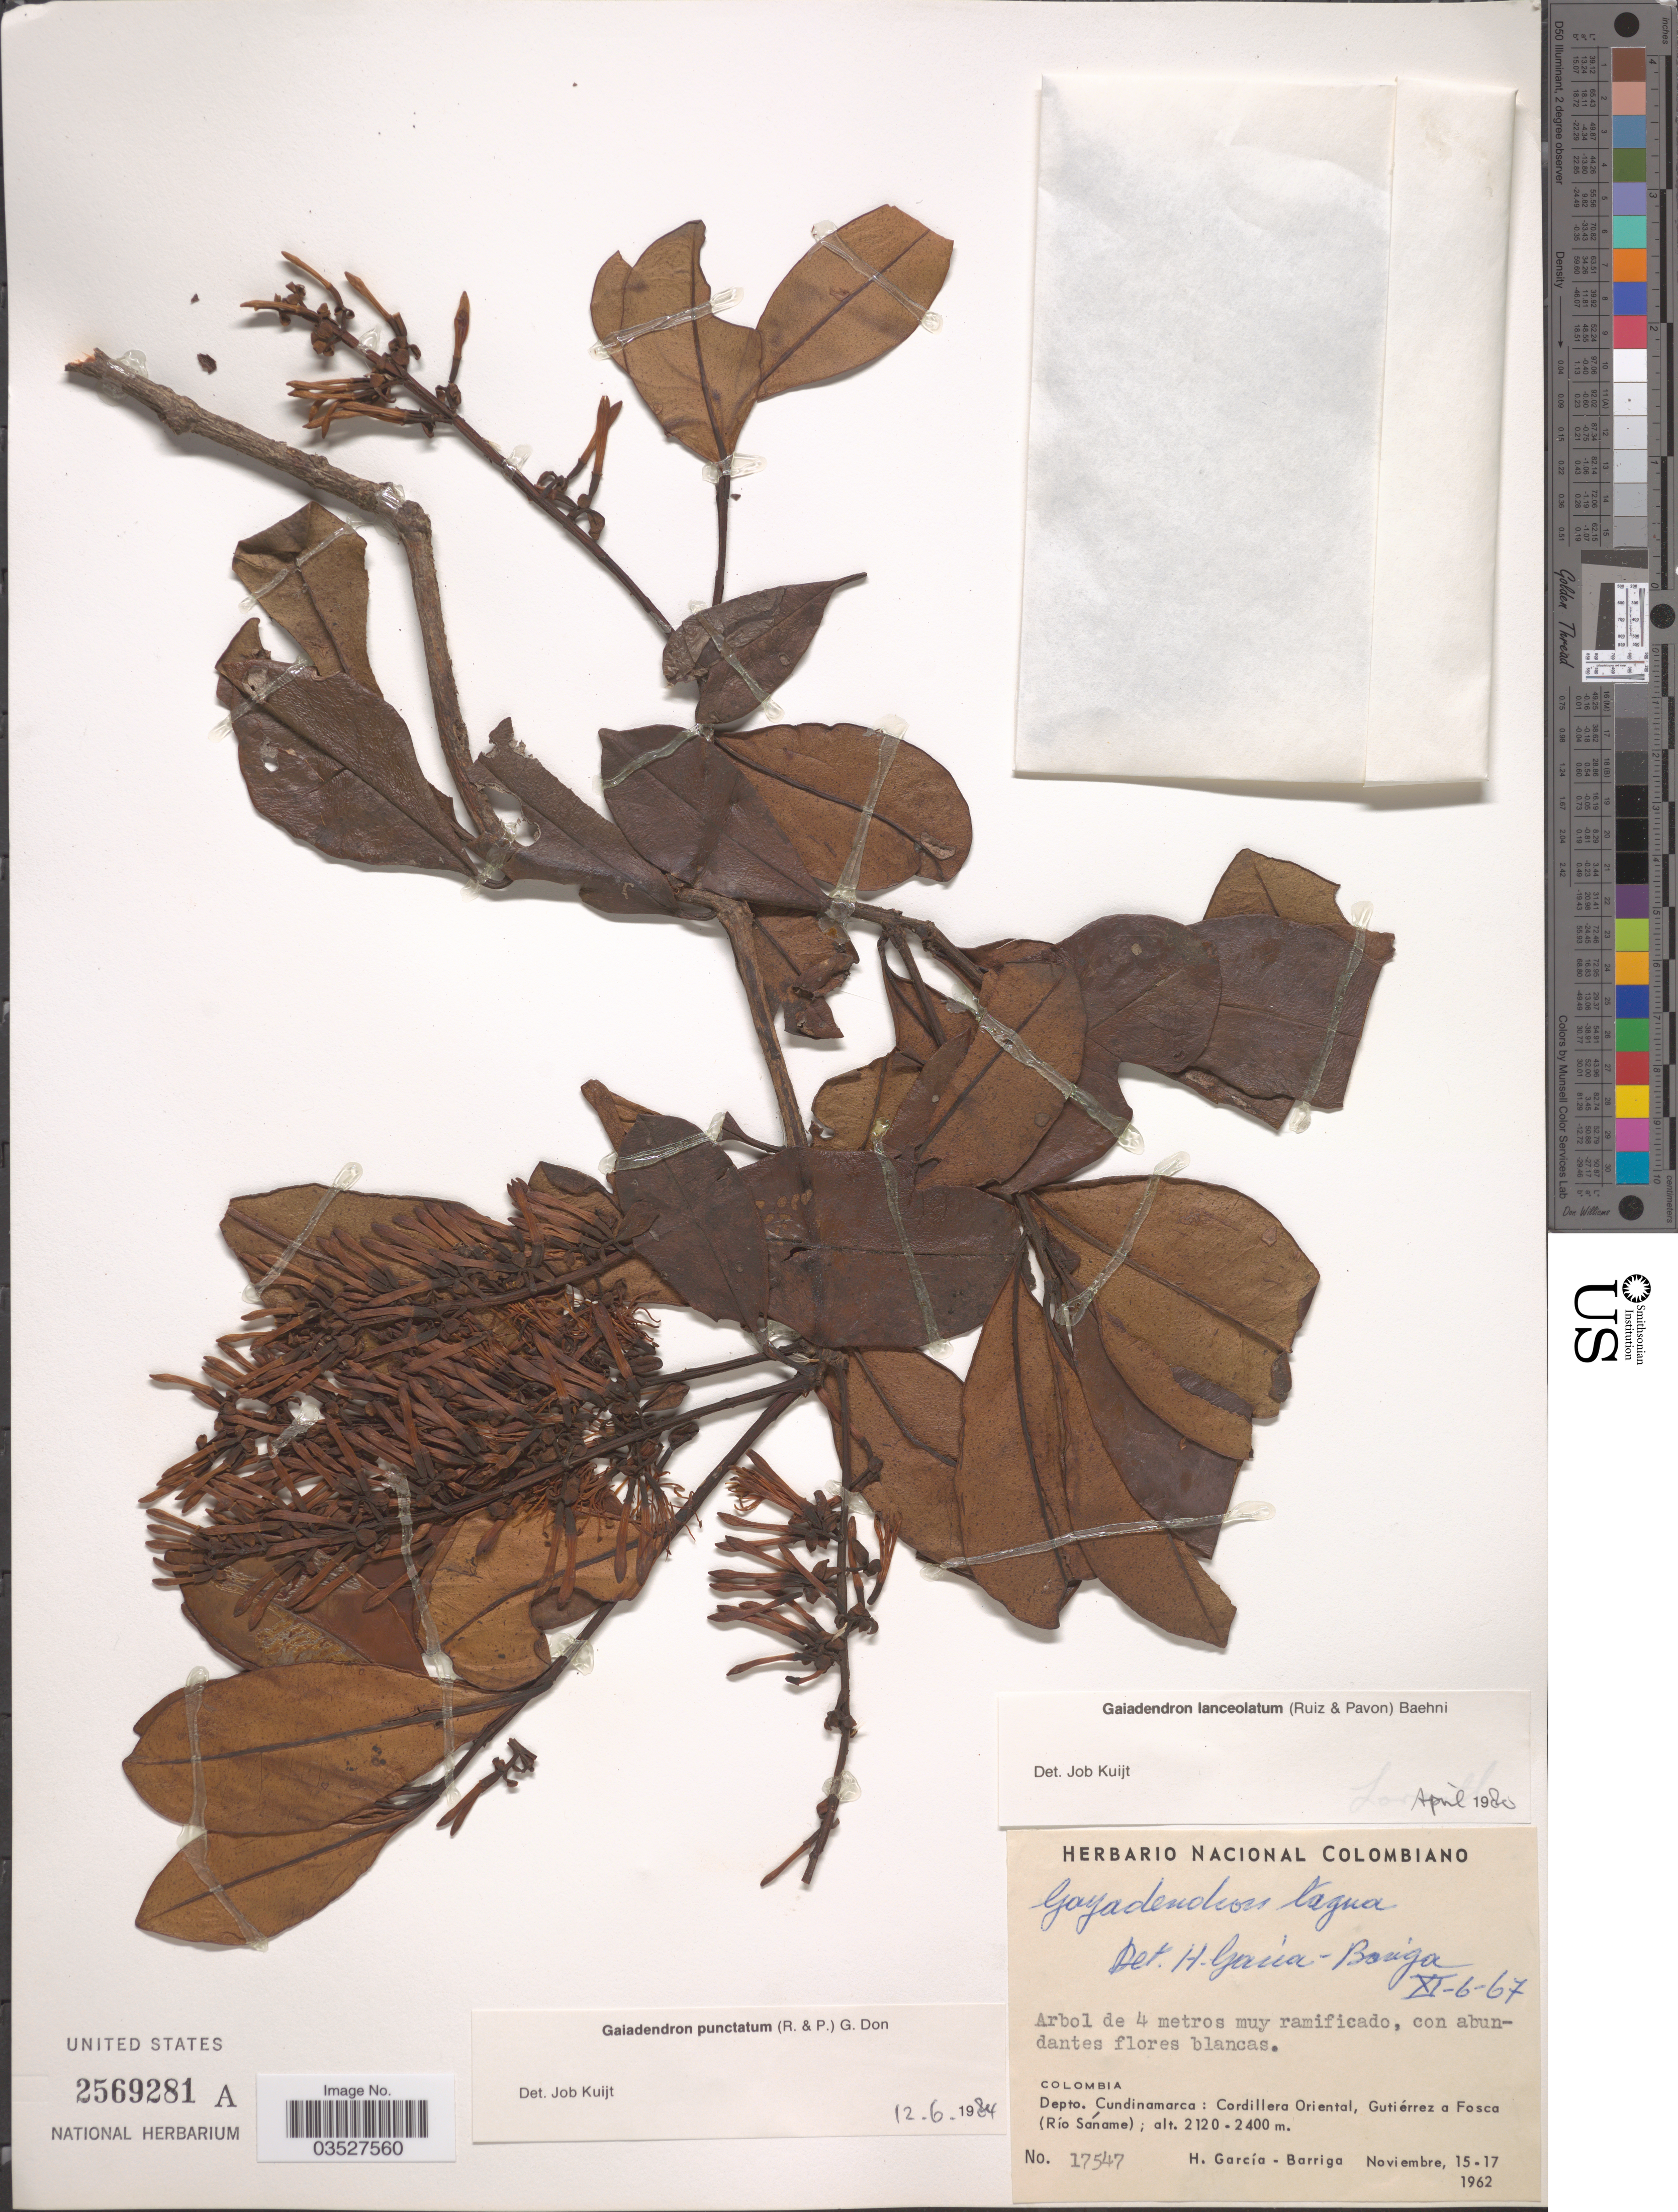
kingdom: Plantae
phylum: Tracheophyta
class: Magnoliopsida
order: Santalales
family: Loranthaceae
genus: Gaiadendron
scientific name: Gaiadendron punctatum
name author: (Ruiz & Pav.) G. Don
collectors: H. García Barriga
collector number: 17547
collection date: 1962-11-15/1962-11-17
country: Colombia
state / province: Cundinamarca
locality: Depto. Cundinamarca: Cordillera Oriental, Gutiérre a Fosca (Río Sáname).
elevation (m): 2120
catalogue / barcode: US 2569281A